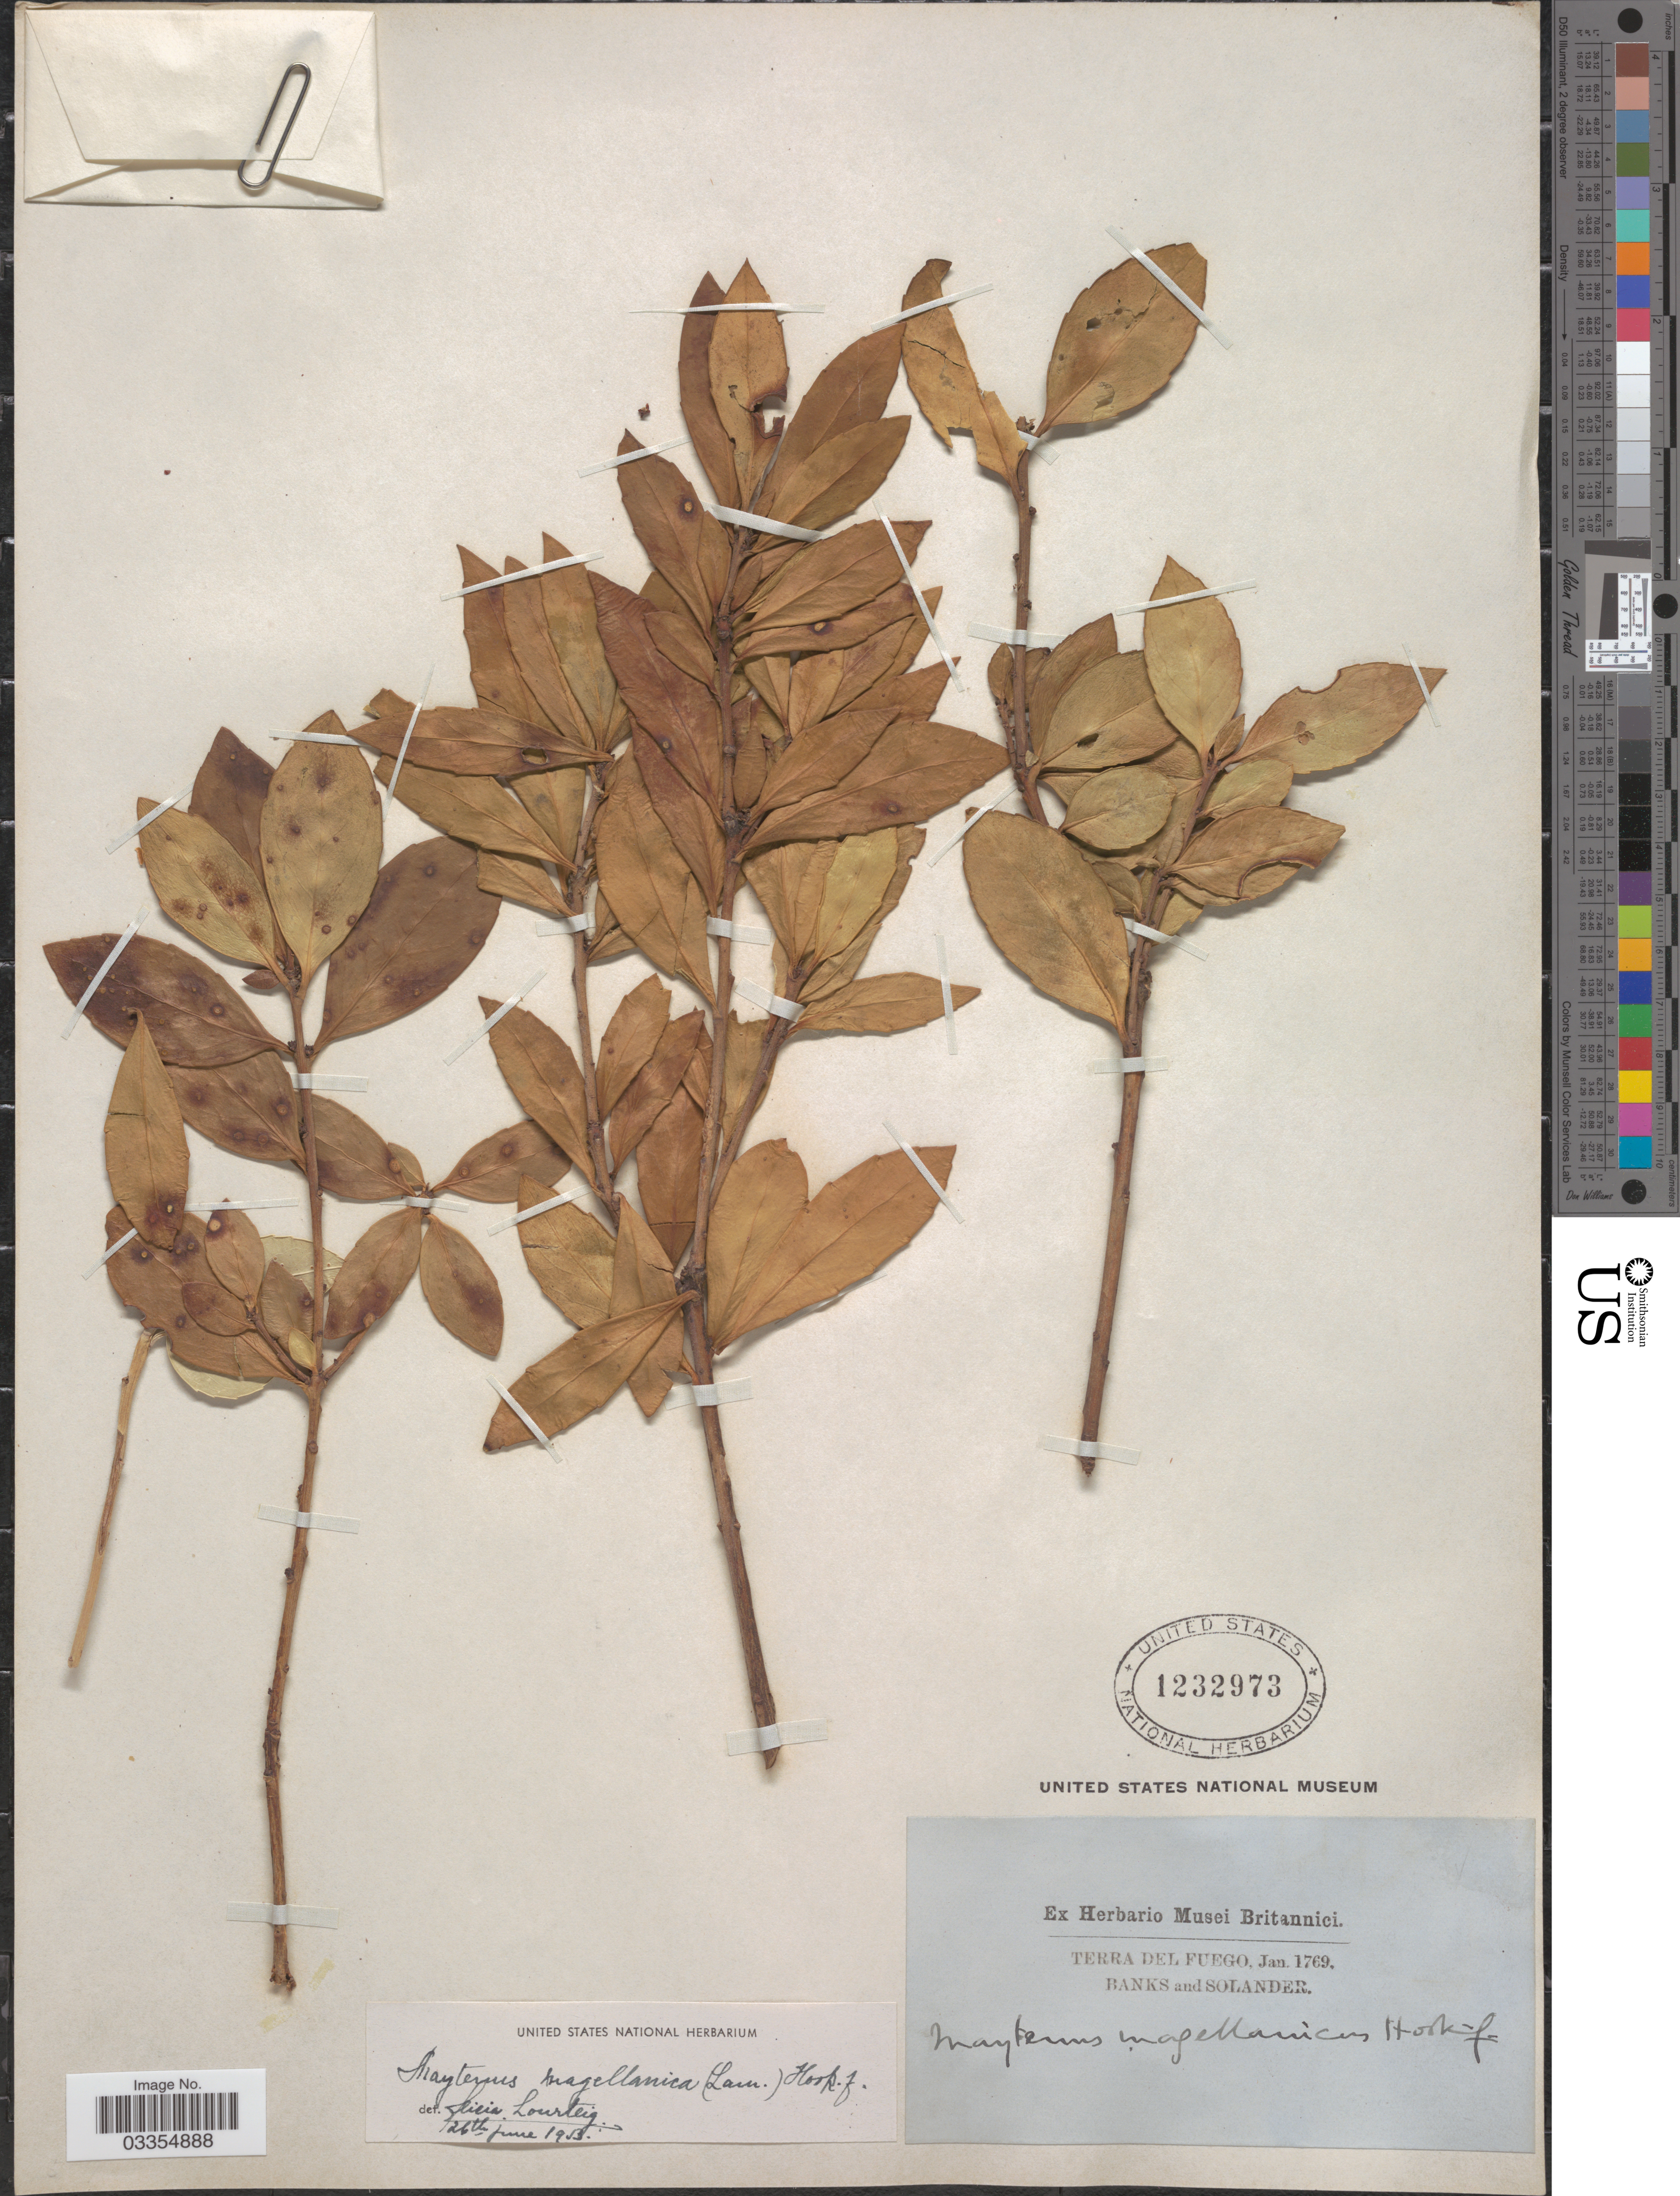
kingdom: Plantae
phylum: Tracheophyta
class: Magnoliopsida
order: Celastrales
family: Celastraceae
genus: Maytenus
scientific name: Maytenus magellanica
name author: (Lam.) Hook. f.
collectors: -- Banks & -- Solander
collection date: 1769-01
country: Argentina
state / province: Tierra del Fuego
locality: Terra del Fuego.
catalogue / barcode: US 1232973